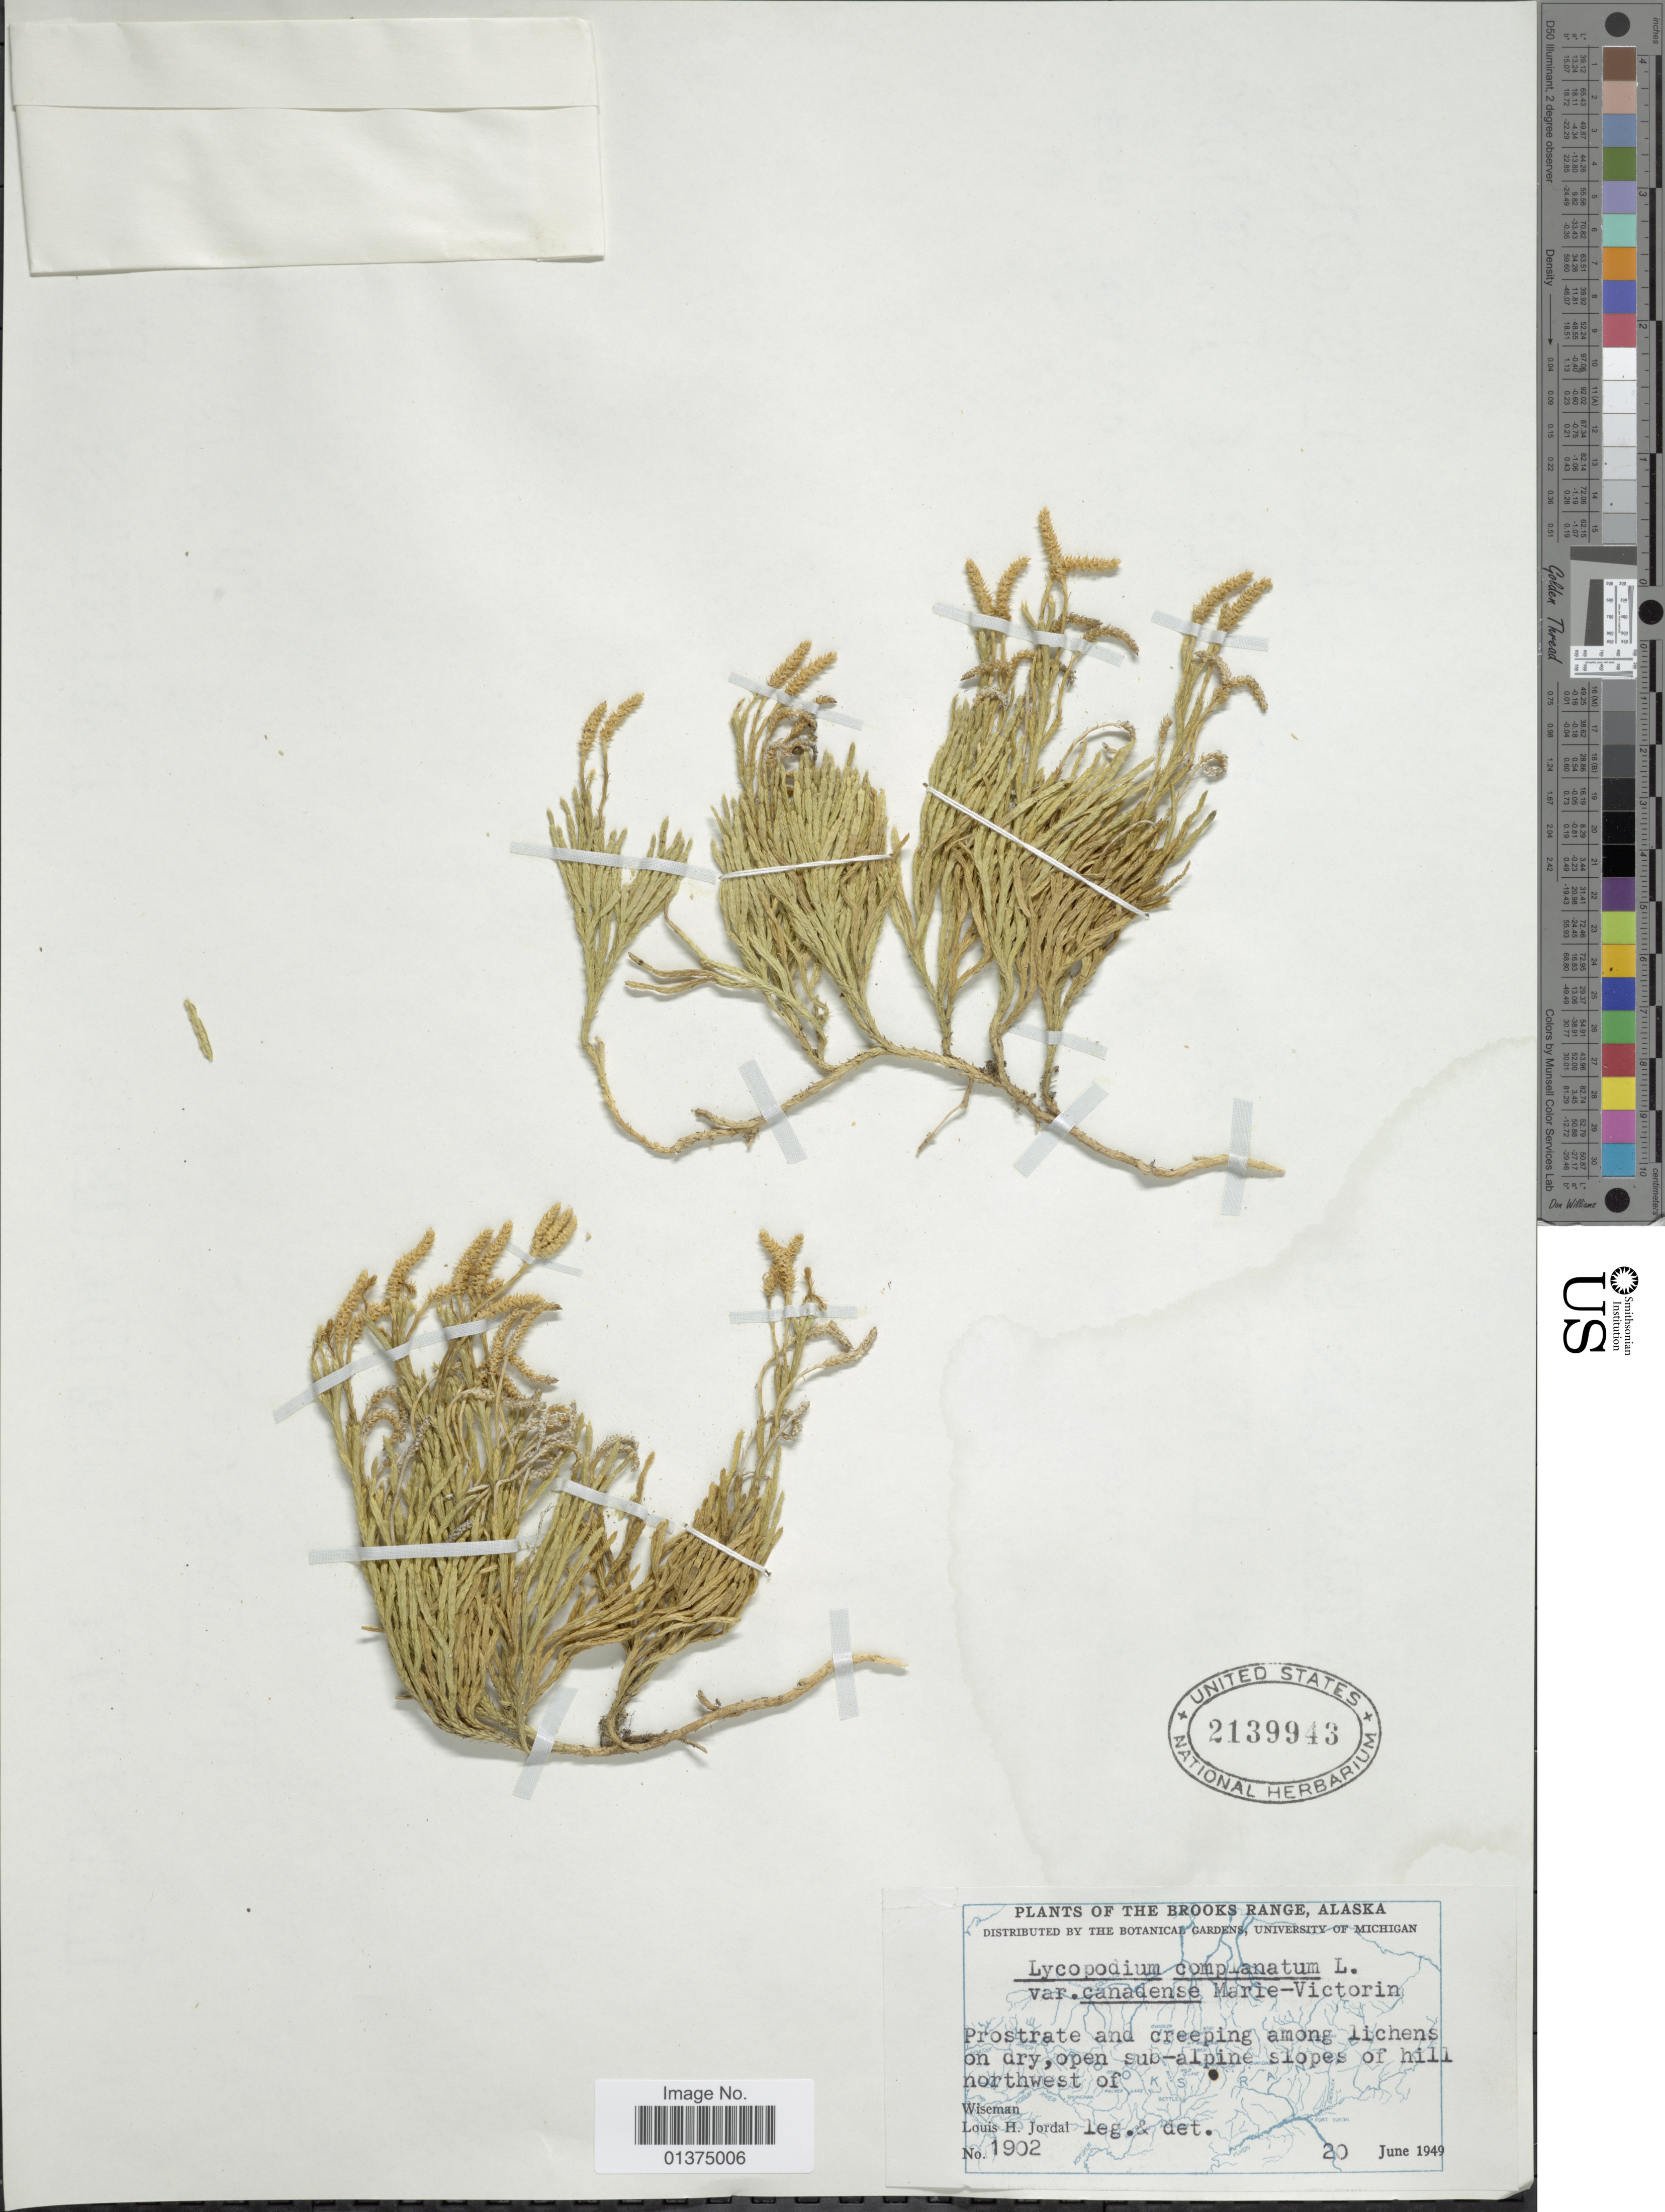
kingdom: Plantae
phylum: Tracheophyta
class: Lycopodiopsida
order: Lycopodiales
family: Lycopodiaceae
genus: Diphasiastrum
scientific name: Diphasiastrum complanatum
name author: (L.) Holub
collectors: L. Jordal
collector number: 1902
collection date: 1949-06-20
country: United States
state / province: Alaska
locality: The Brooks Range, slopes of hill northwest of Wiseman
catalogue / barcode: US 2139943